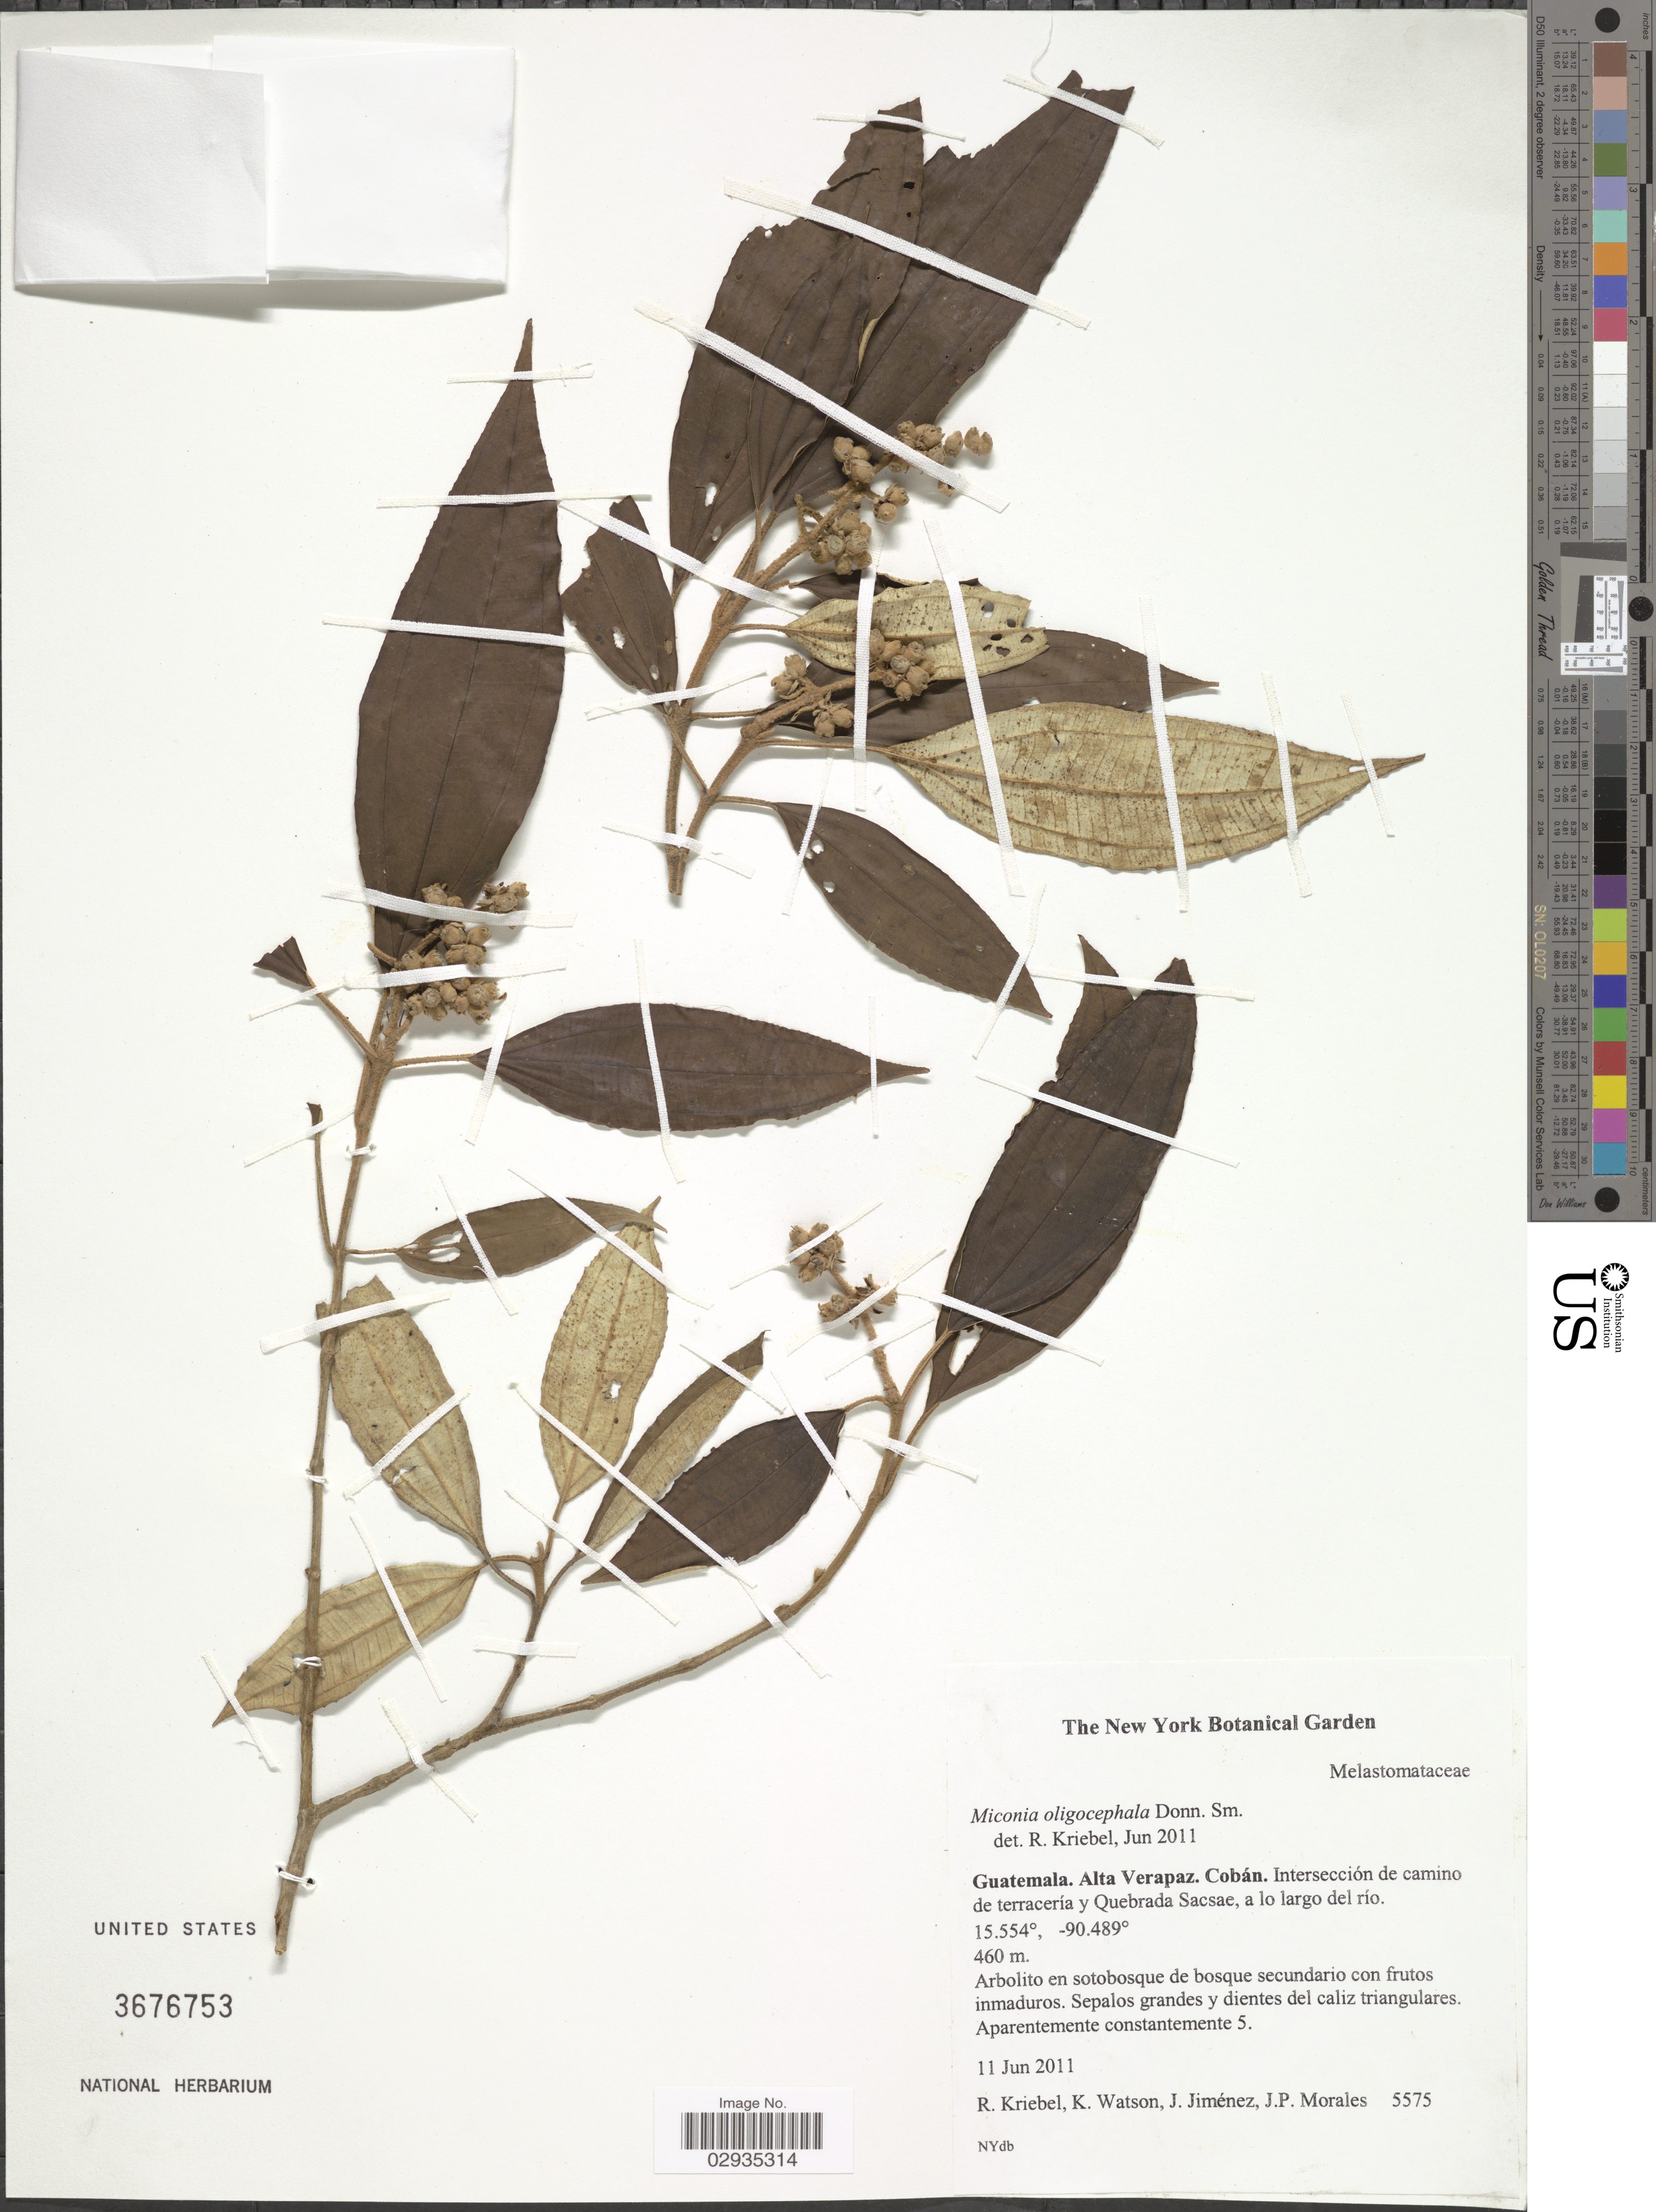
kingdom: Plantae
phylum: Tracheophyta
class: Magnoliopsida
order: Myrtales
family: Melastomataceae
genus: Miconia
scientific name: Miconia oligocephala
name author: Donn. Sm.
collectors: R. Kriebel, K. Watson, J. Jiménez Ramírez & J. Morales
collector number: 5575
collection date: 2011-06-11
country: Guatemala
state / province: Alta Verapaz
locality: Cobán, Intersección de camino de terracería y Quebrada Sacsae, a lo largo del río.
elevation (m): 460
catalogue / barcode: US 3676753